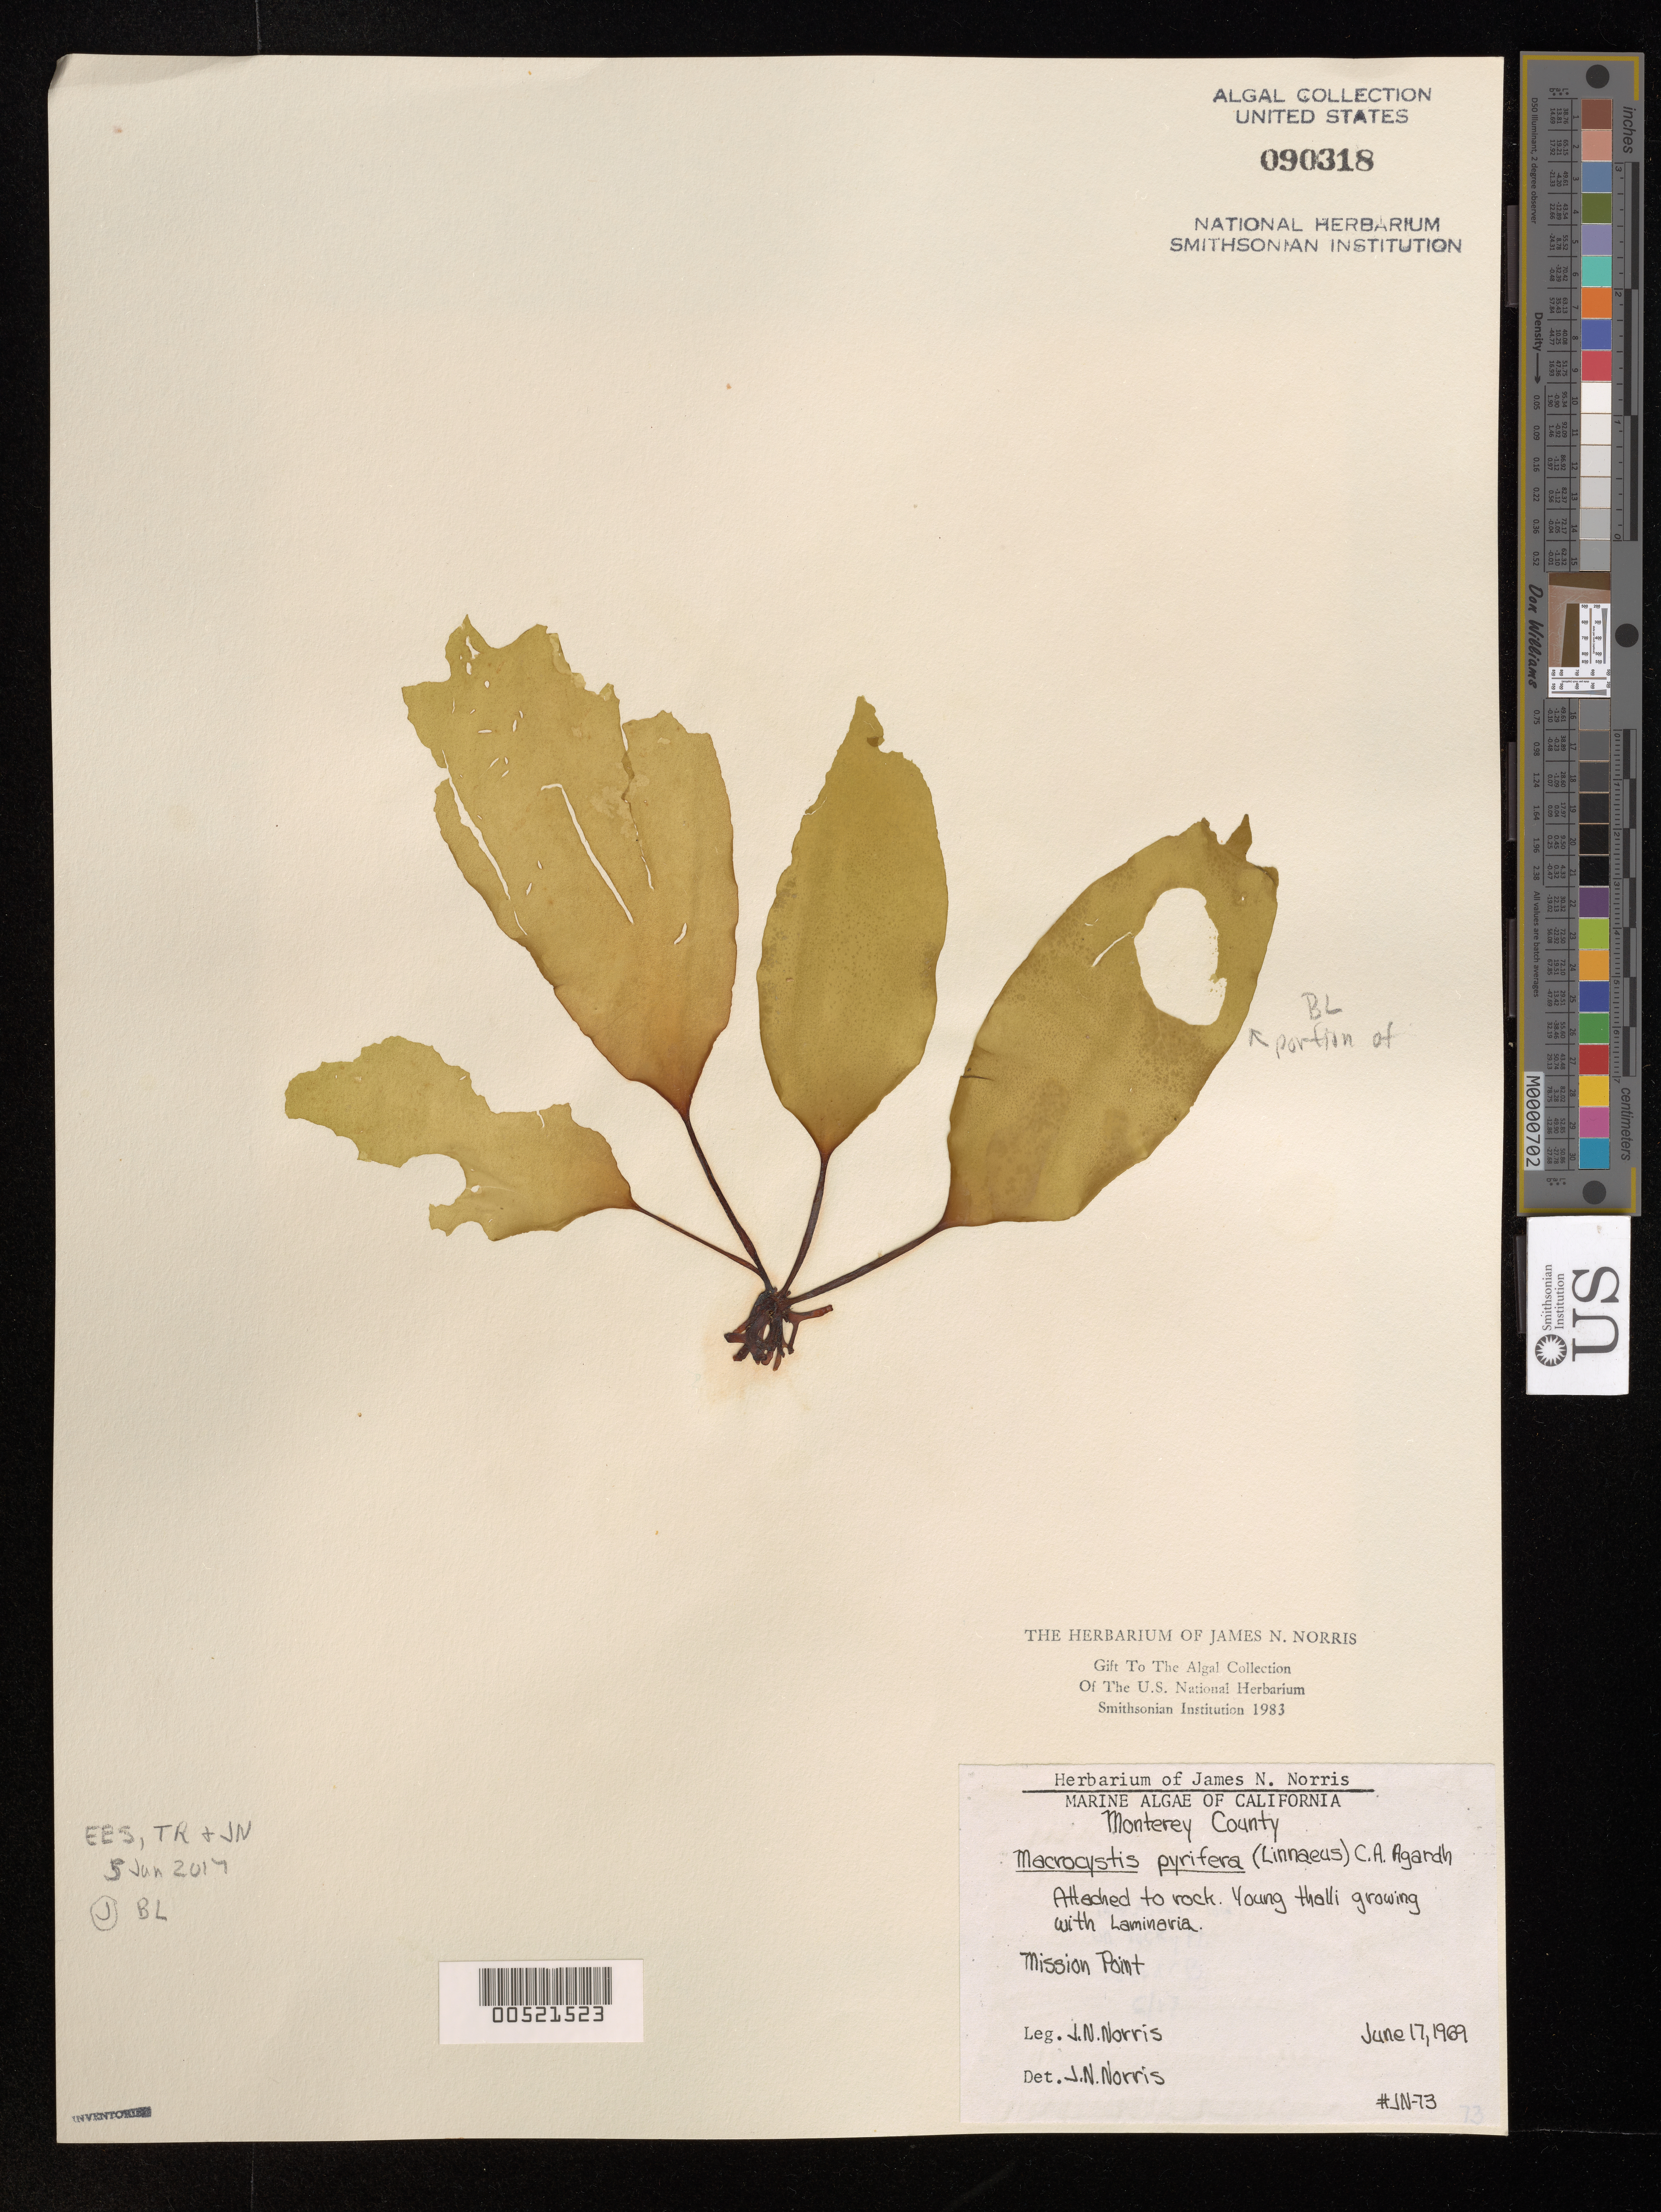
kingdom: Chromista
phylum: Ochrophyta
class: Phaeophyceae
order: Laminariales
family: Laminariaceae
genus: Macrocystis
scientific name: Macrocystis pyrifera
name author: (L.) C. Agardh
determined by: Norris, James N.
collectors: J. N. Norris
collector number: JN-73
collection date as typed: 17 Jun 1969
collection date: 1969-06-17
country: United States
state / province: California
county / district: Monterey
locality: Mission Point, Carmel Beach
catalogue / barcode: US 90318